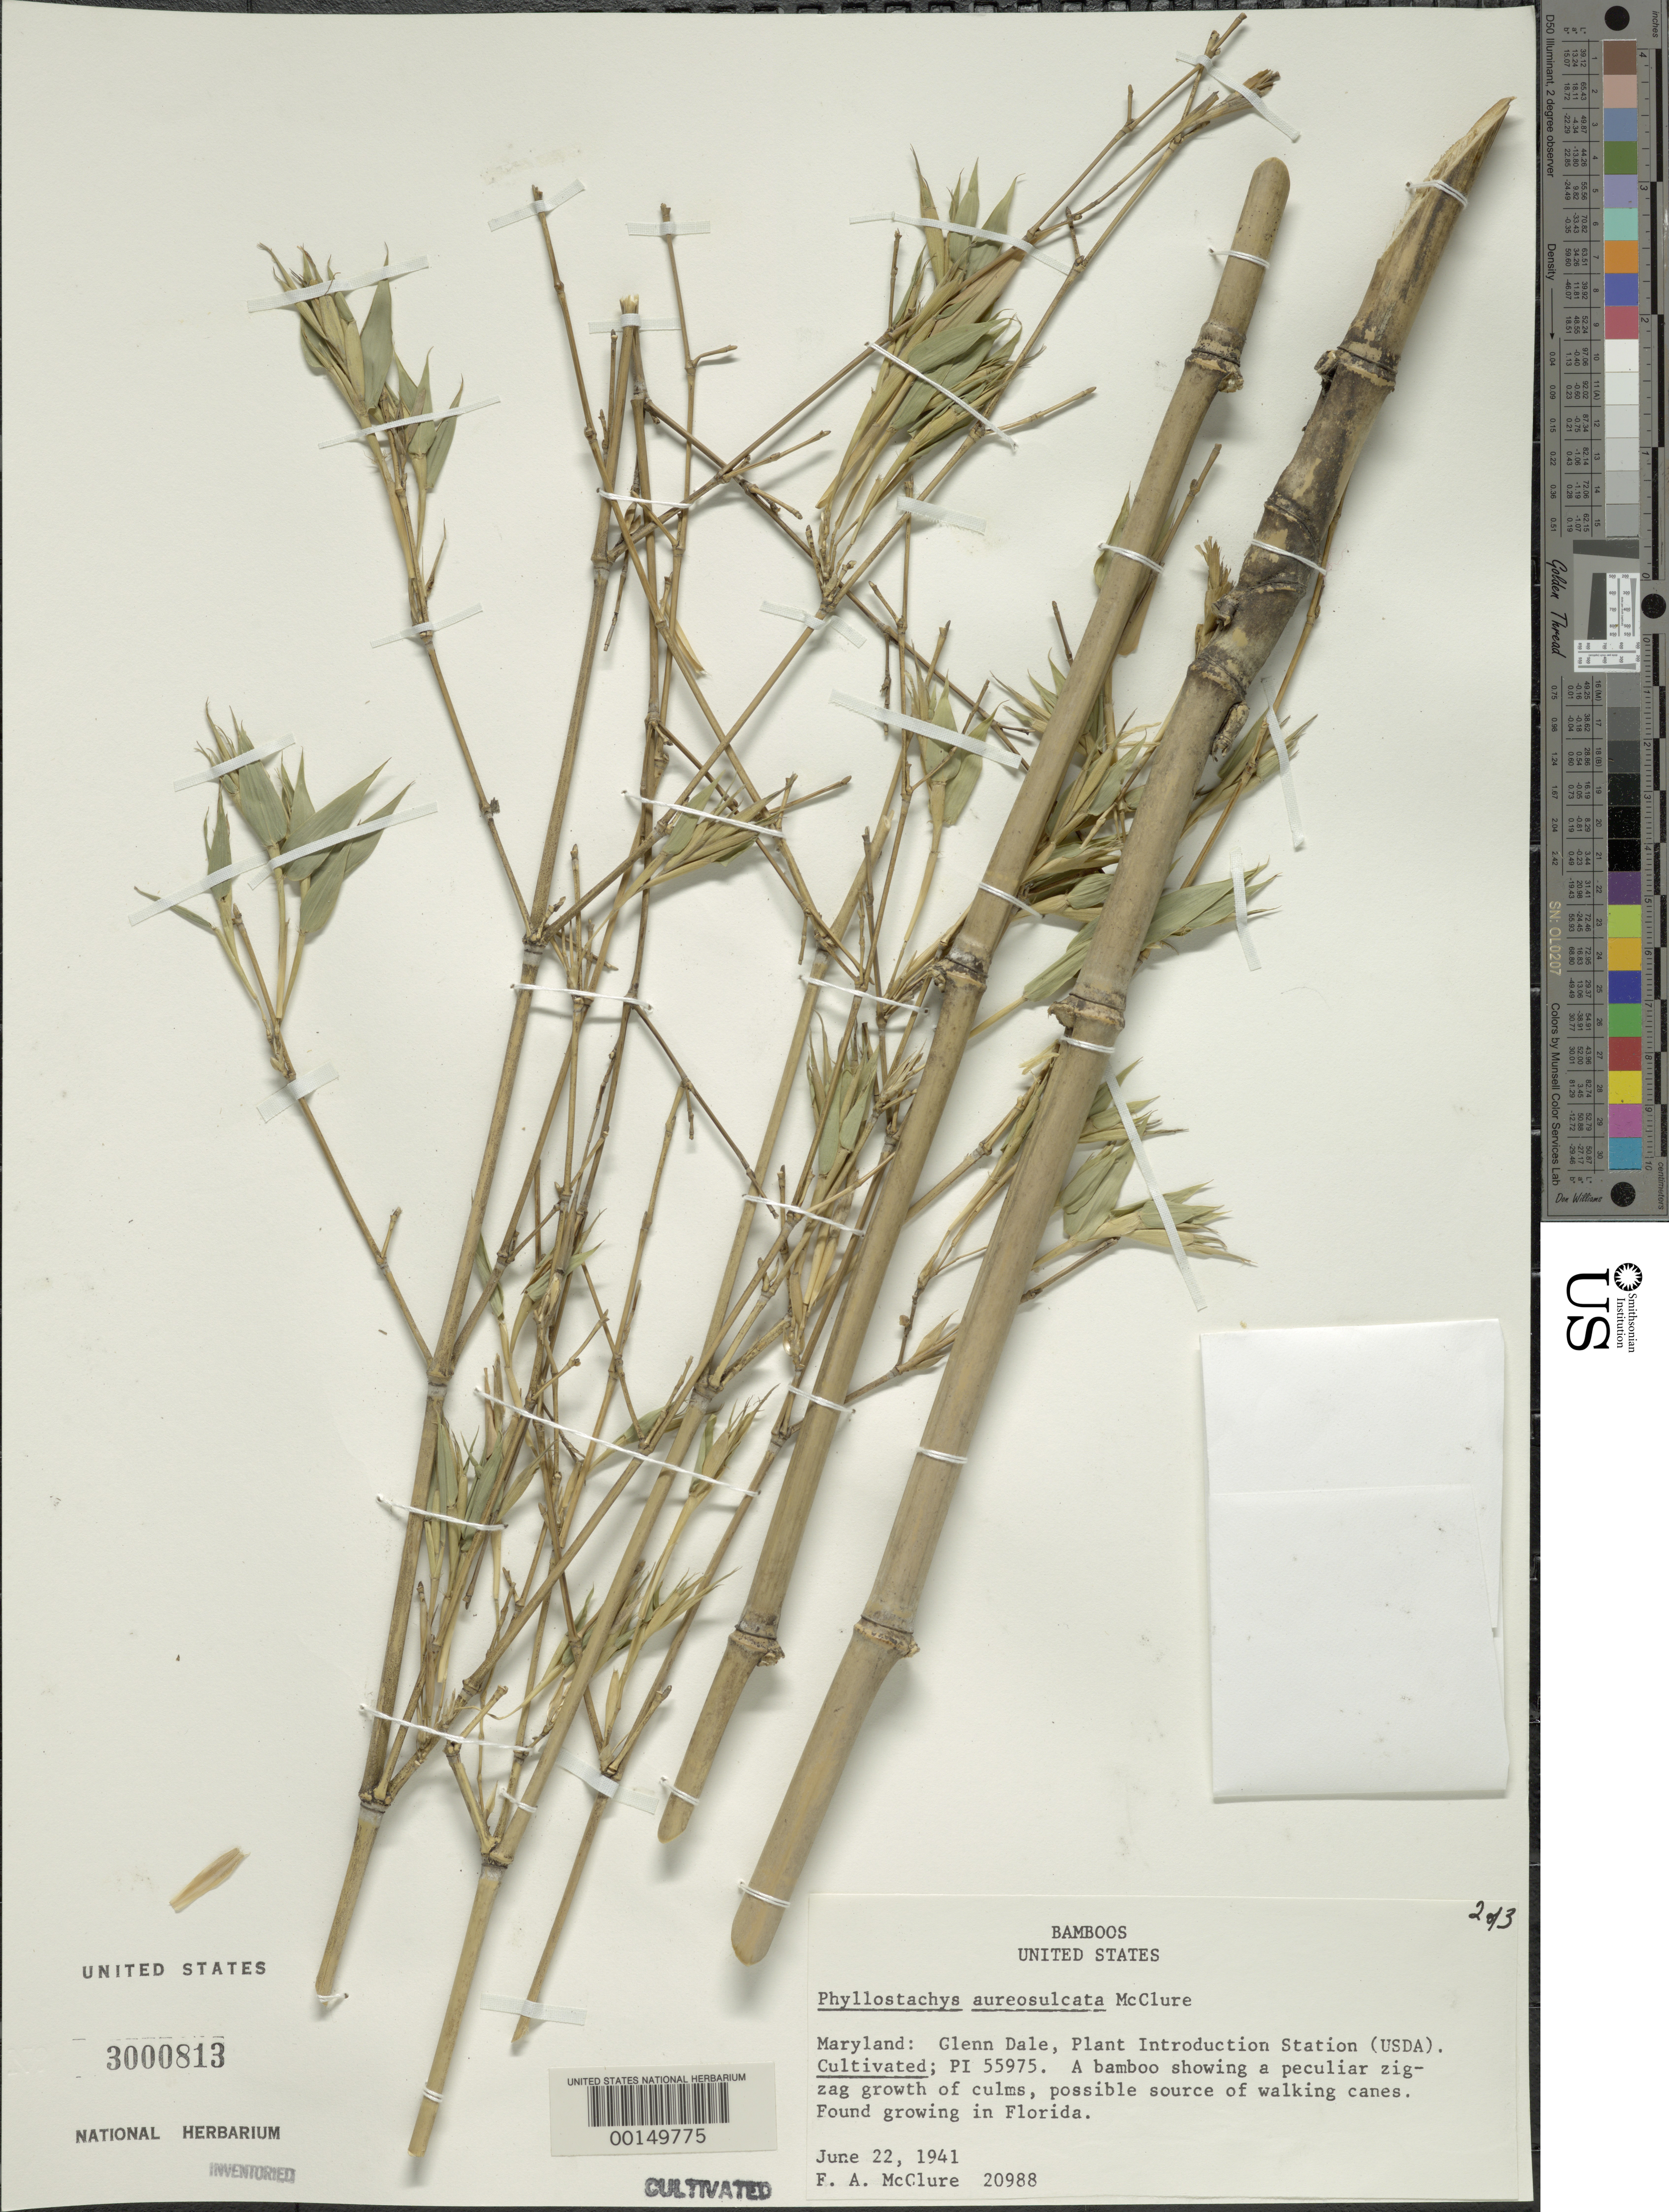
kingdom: Plantae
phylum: Tracheophyta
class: Liliopsida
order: Poales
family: Poaceae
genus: Phyllostachys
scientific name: Phyllostachys aureosulcata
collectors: F. A. McClure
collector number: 20988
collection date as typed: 22 Jun 1941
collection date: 1941-06-22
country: United States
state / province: Maryland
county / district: Prince George's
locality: Glenn dale, plant intro. station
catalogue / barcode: US 3000813